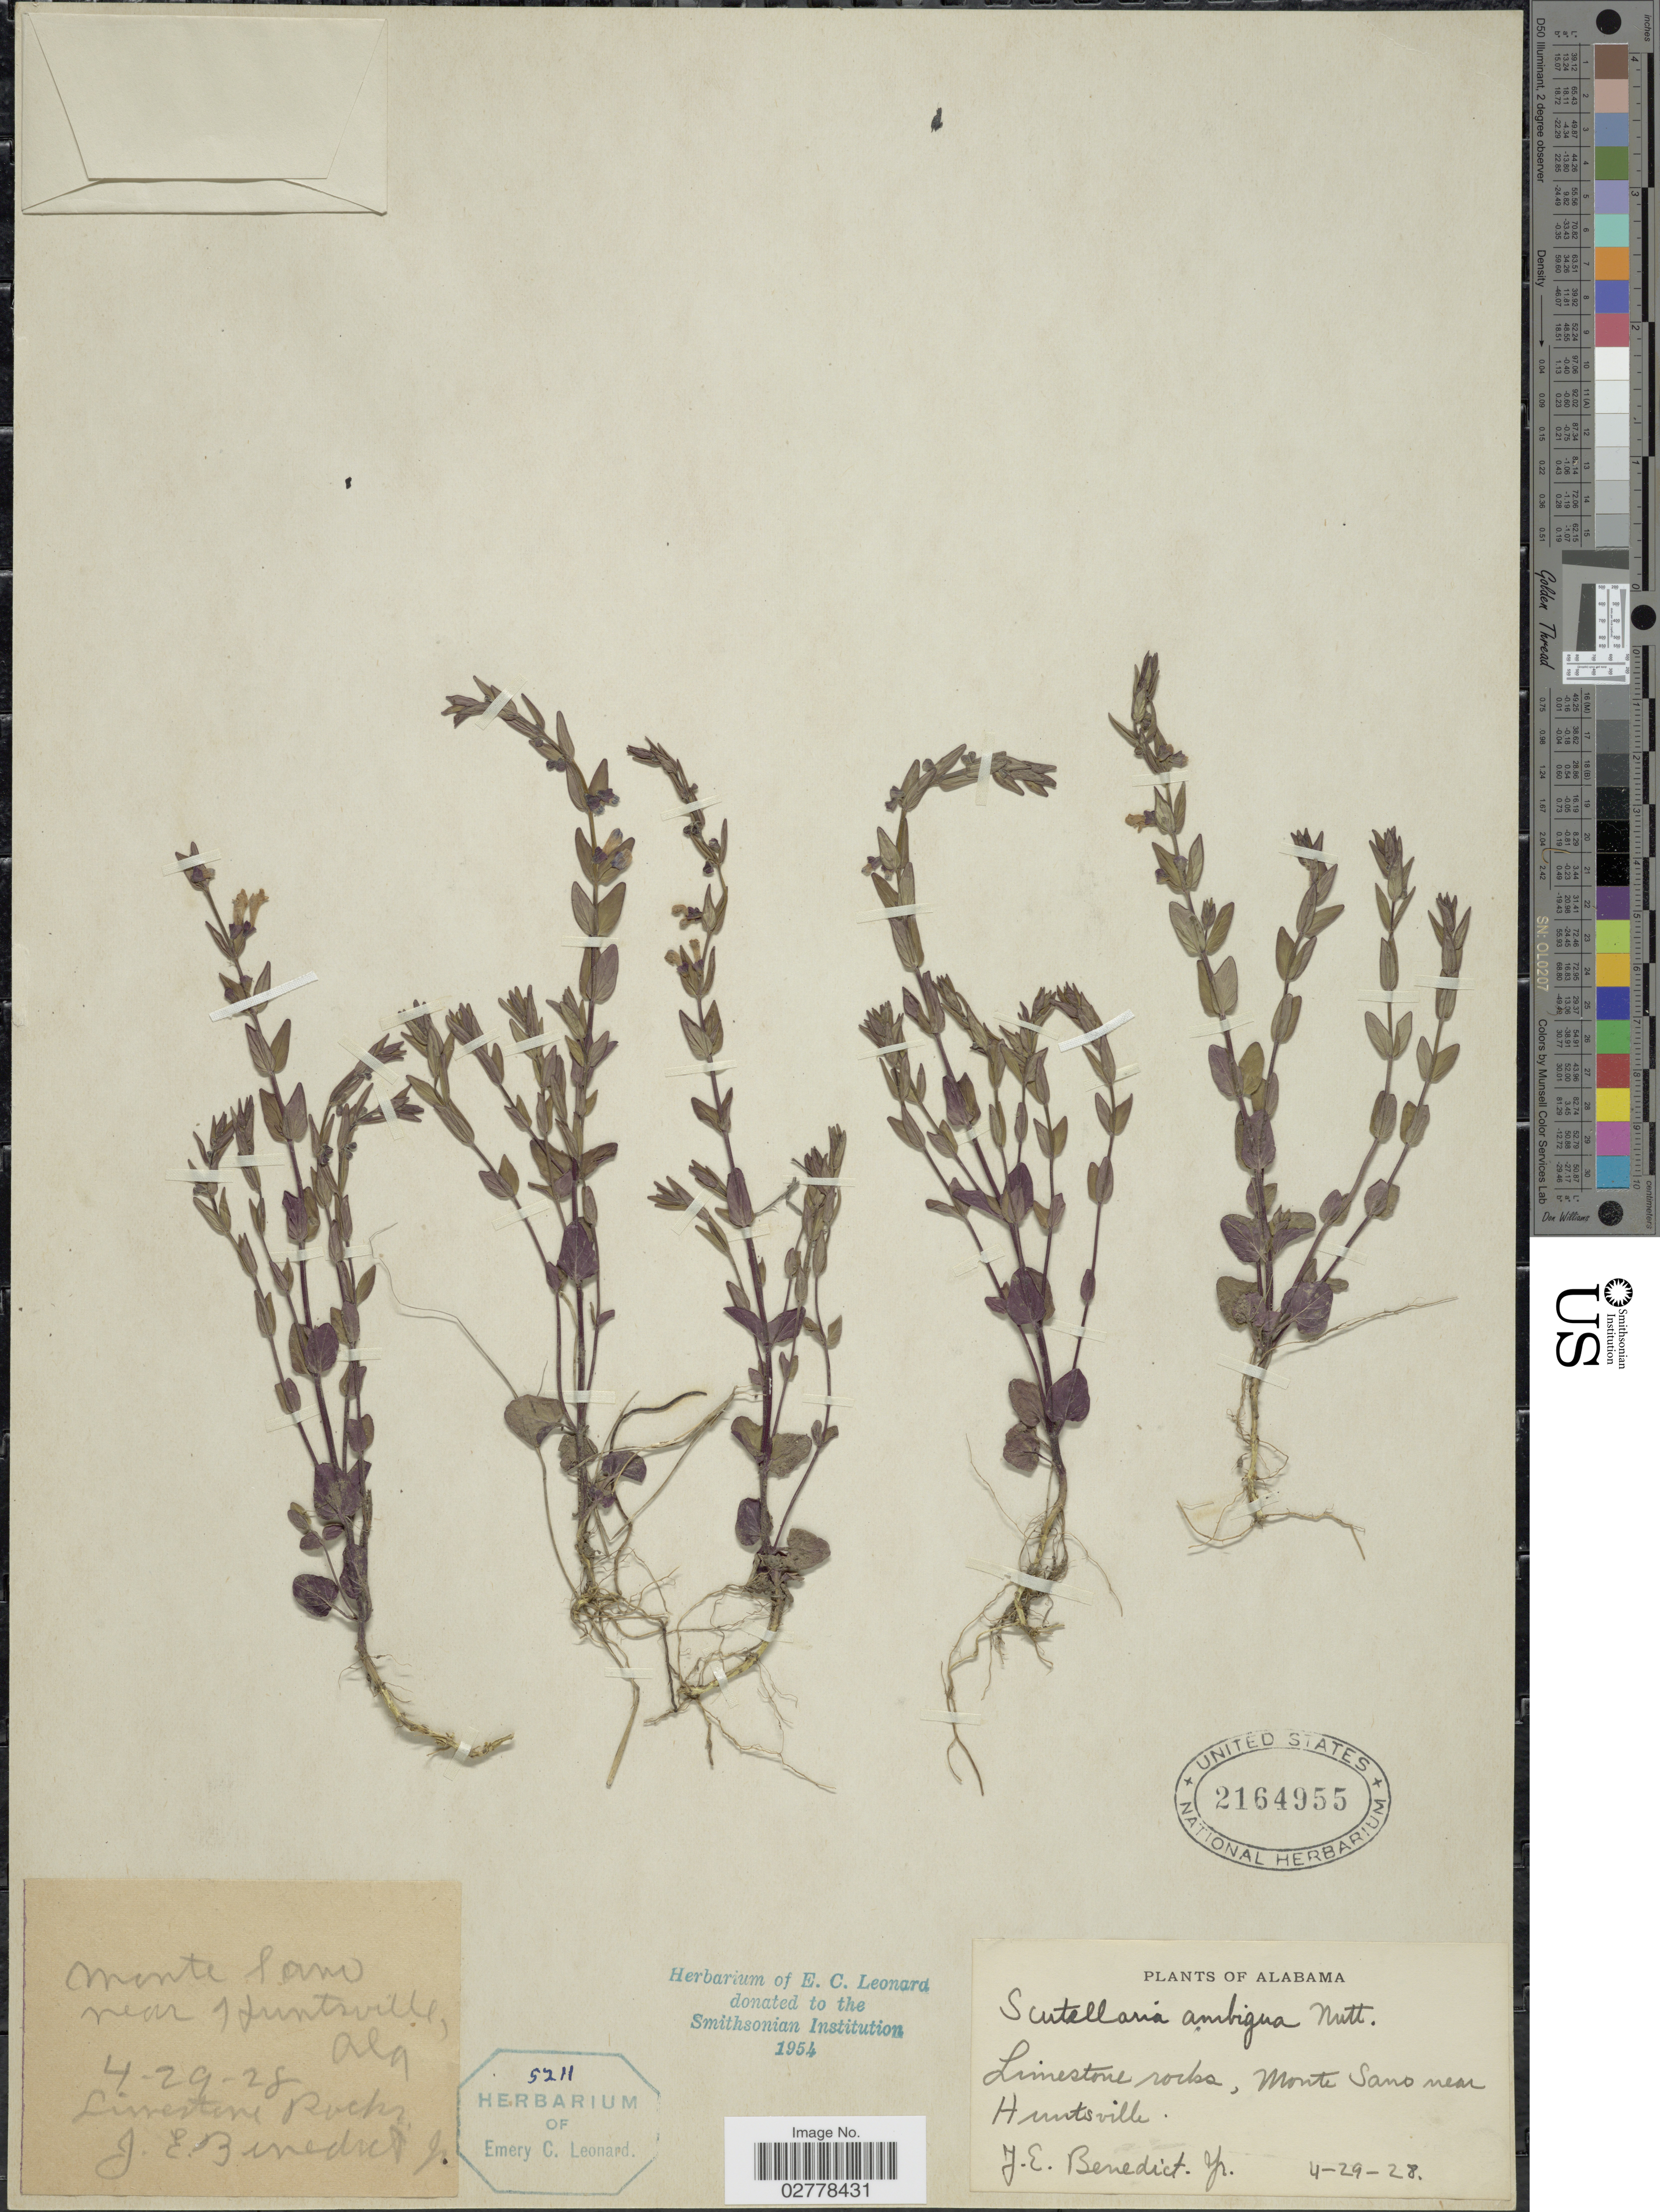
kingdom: Plantae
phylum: Tracheophyta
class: Magnoliopsida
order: Lamiales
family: Lamiaceae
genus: Scutellaria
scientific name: Scutellaria leonardii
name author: Epling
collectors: J. Benedict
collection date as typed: Transcribed d/m/y: 29/4/28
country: United States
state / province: Alabama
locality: Limestone rocks, Monte Sano near Huntsville.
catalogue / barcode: US 2164955